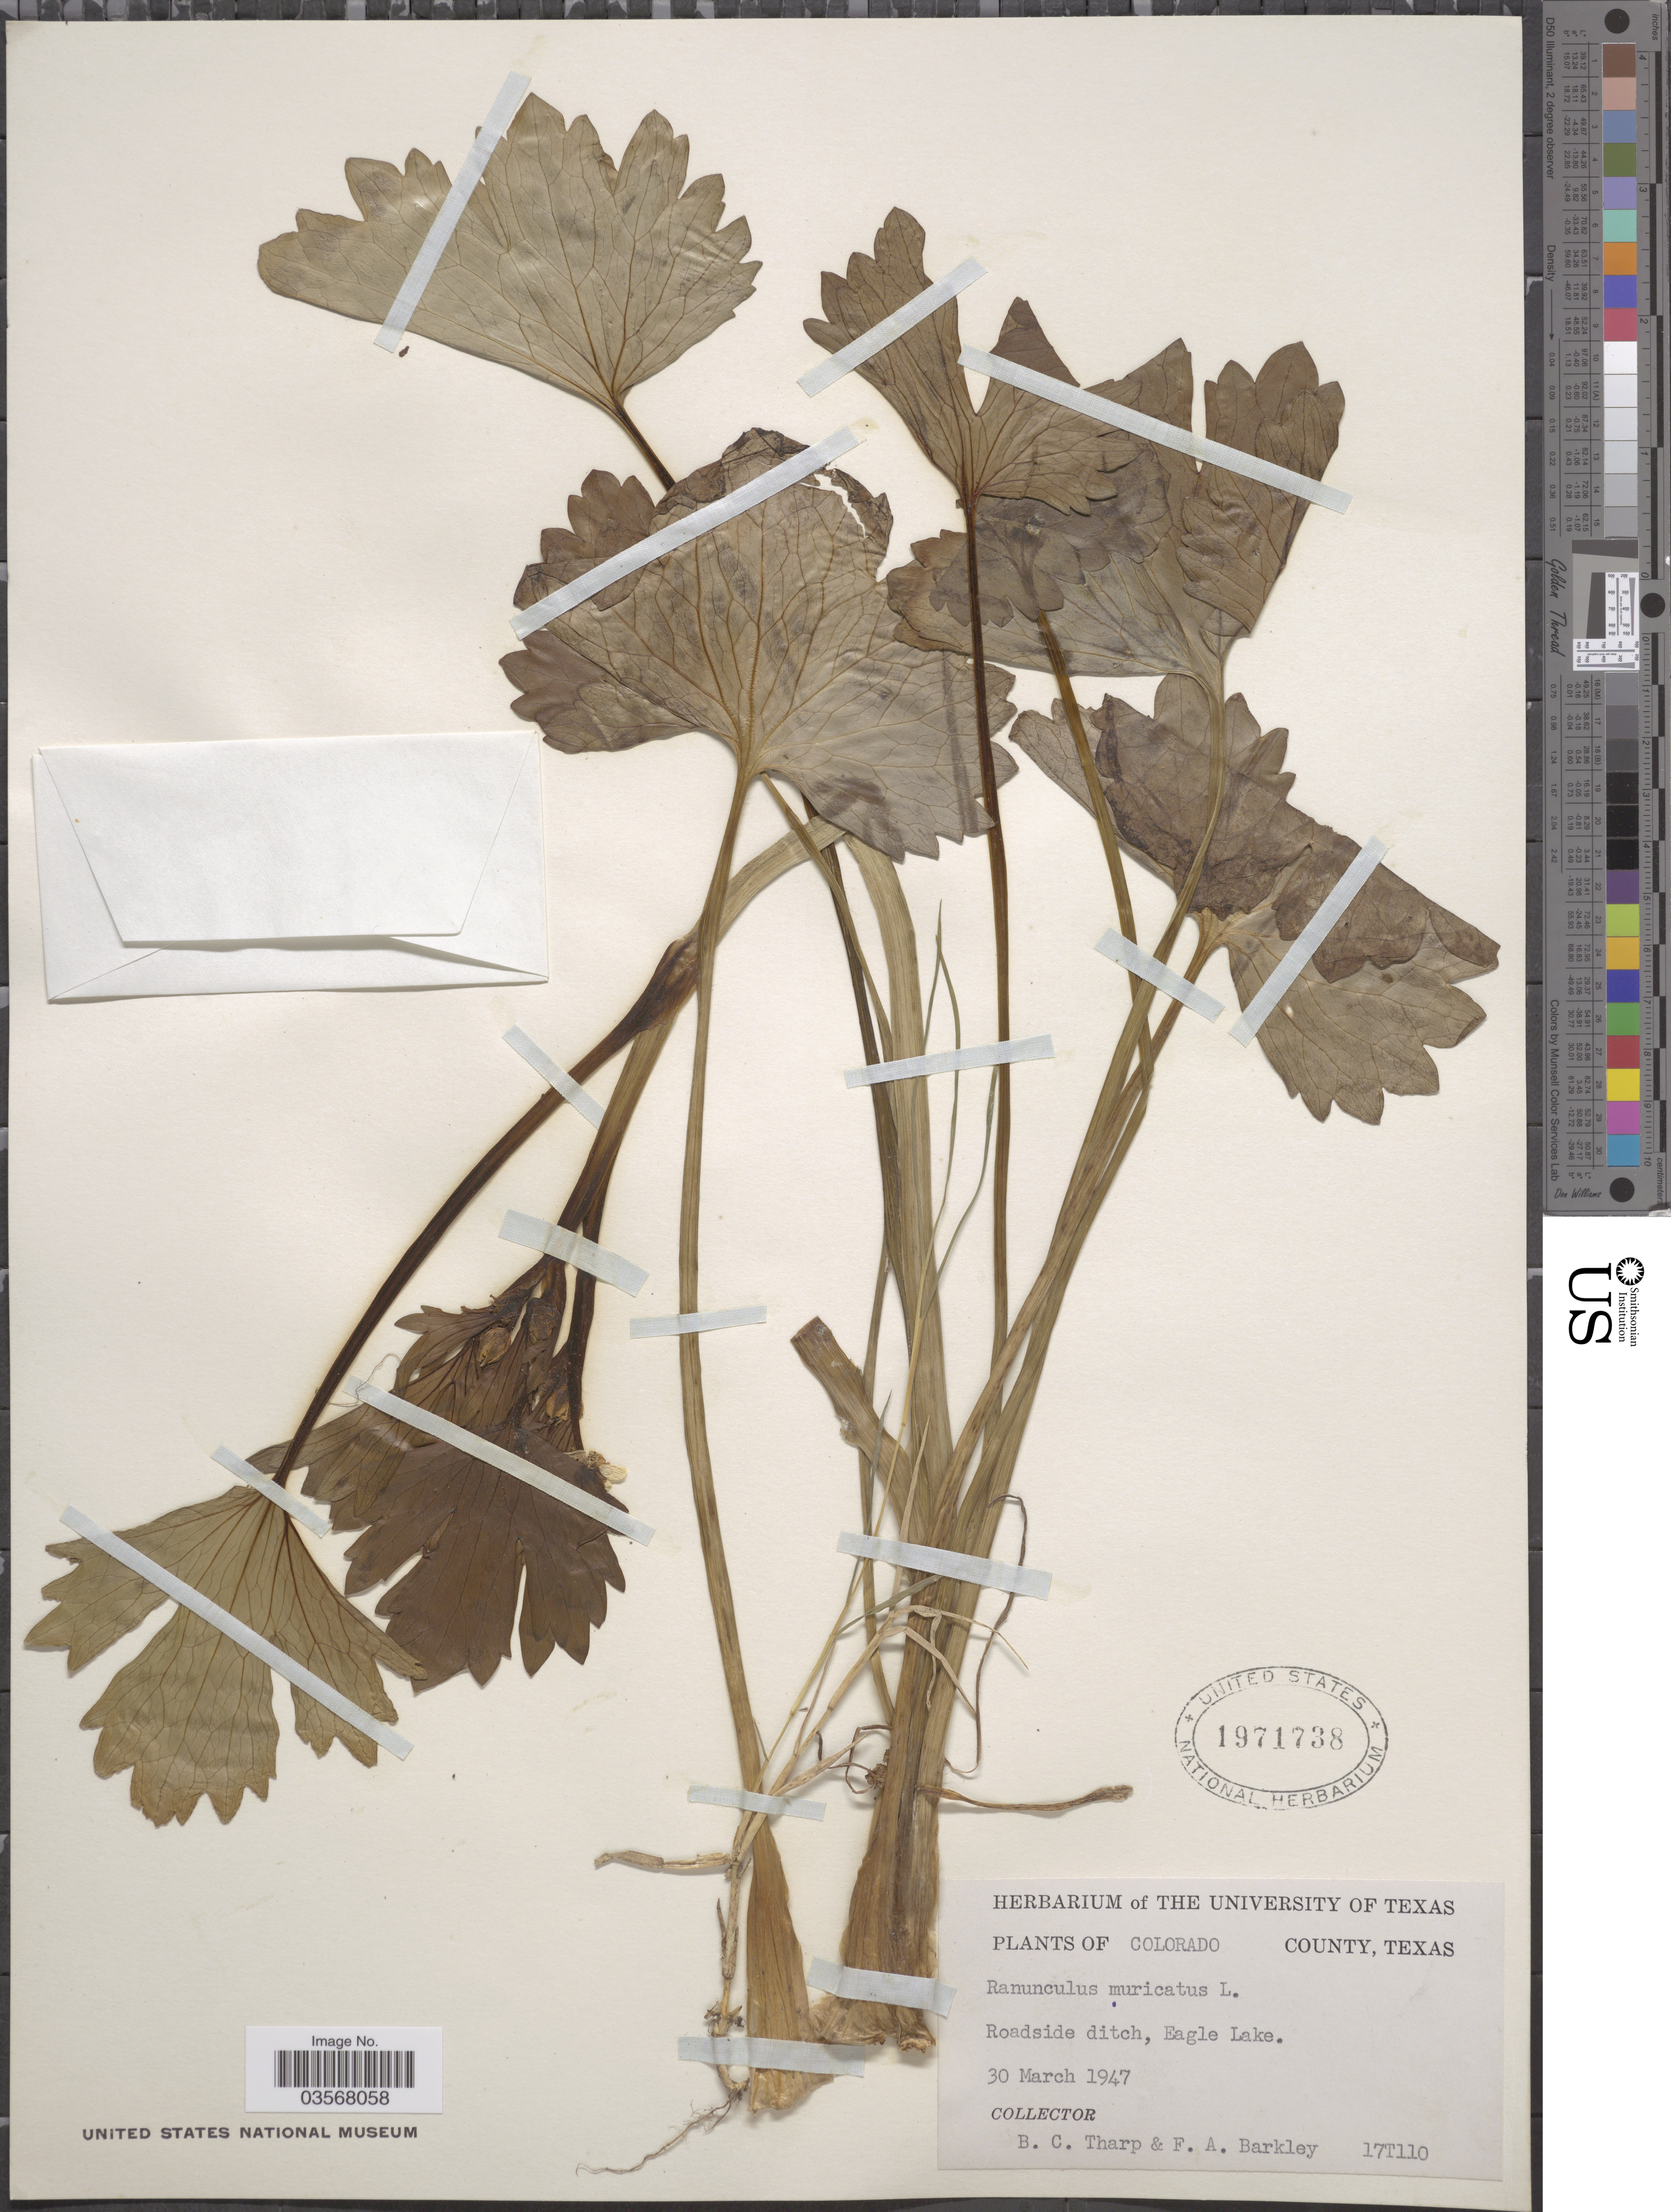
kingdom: Plantae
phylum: Tracheophyta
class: Magnoliopsida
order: Ranunculales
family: Ranunculaceae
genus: Ranunculus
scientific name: Ranunculus muricatus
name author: L.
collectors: B. C. Tharp & F. A. Barkley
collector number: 17T110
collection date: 1947-03-30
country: United States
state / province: Texas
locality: Colorado County. Roadside ditch, Eagle Lake.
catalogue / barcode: US 1971738